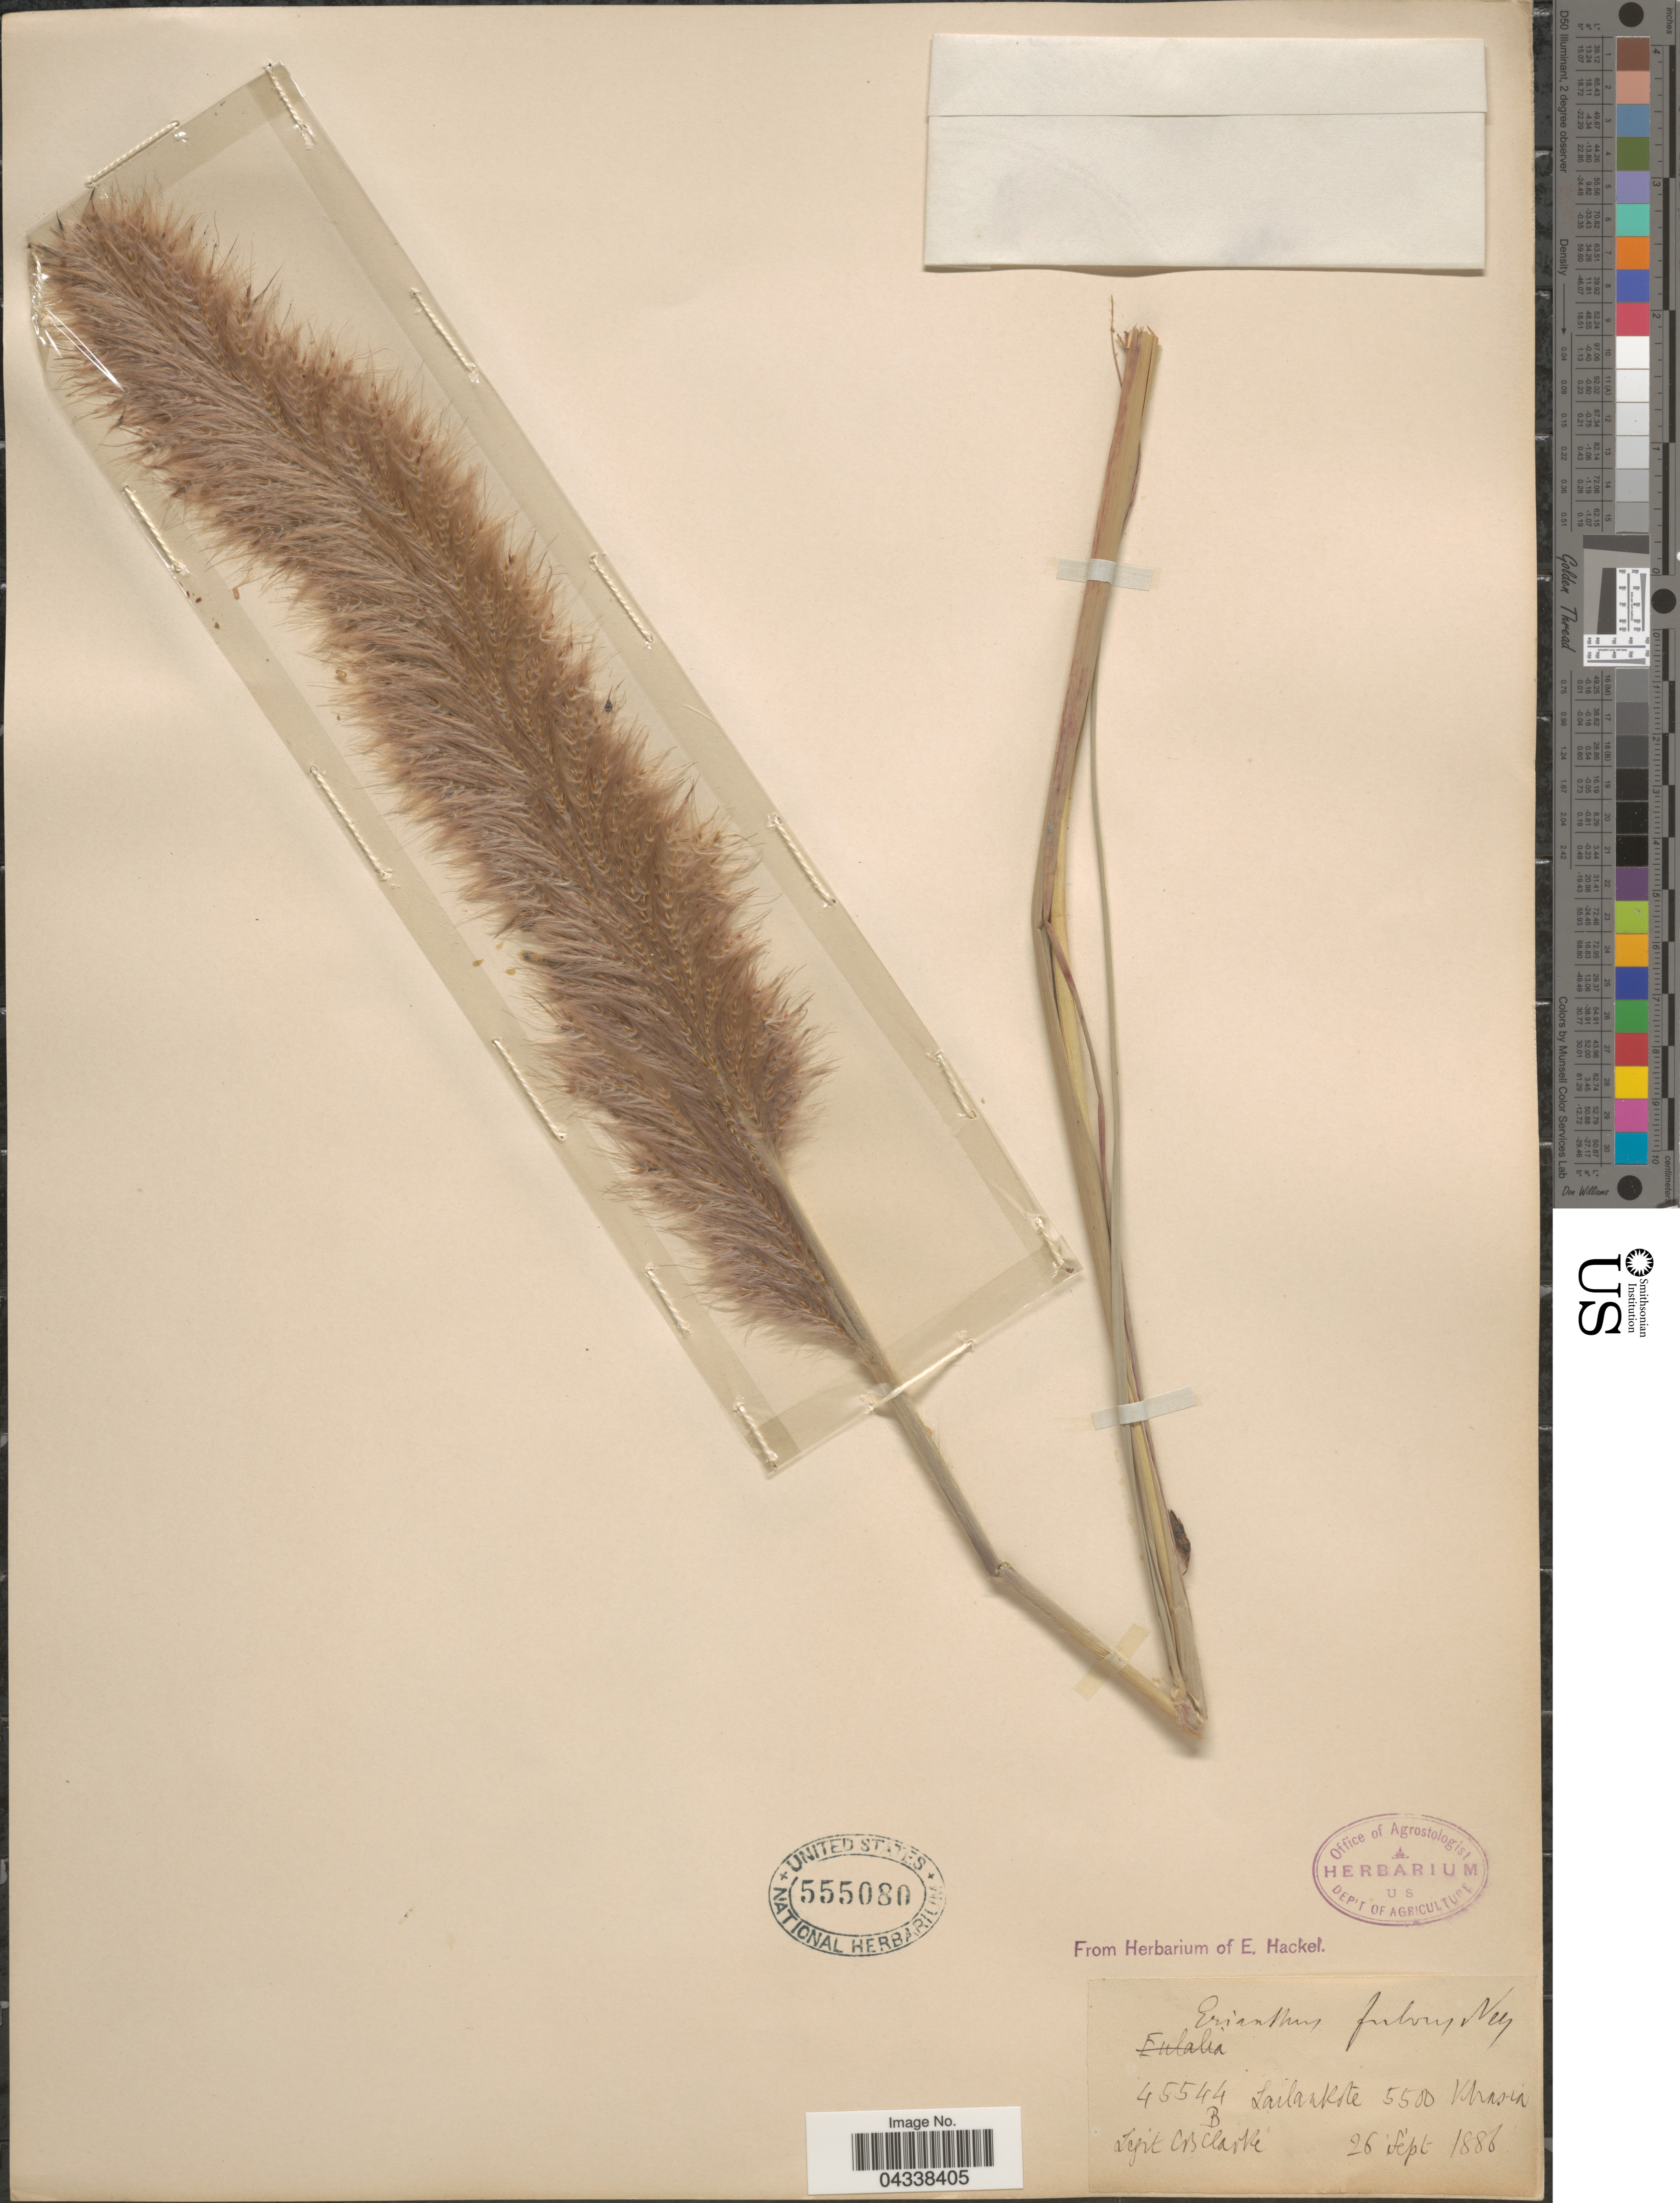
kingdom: Plantae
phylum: Tracheophyta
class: Liliopsida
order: Poales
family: Poaceae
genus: Saccharum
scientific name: Saccharum rufipilum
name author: Steud.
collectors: C. B. Clarke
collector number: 45544B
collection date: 1886-09-26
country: India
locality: Lailankote. Khasia.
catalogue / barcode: US 555080